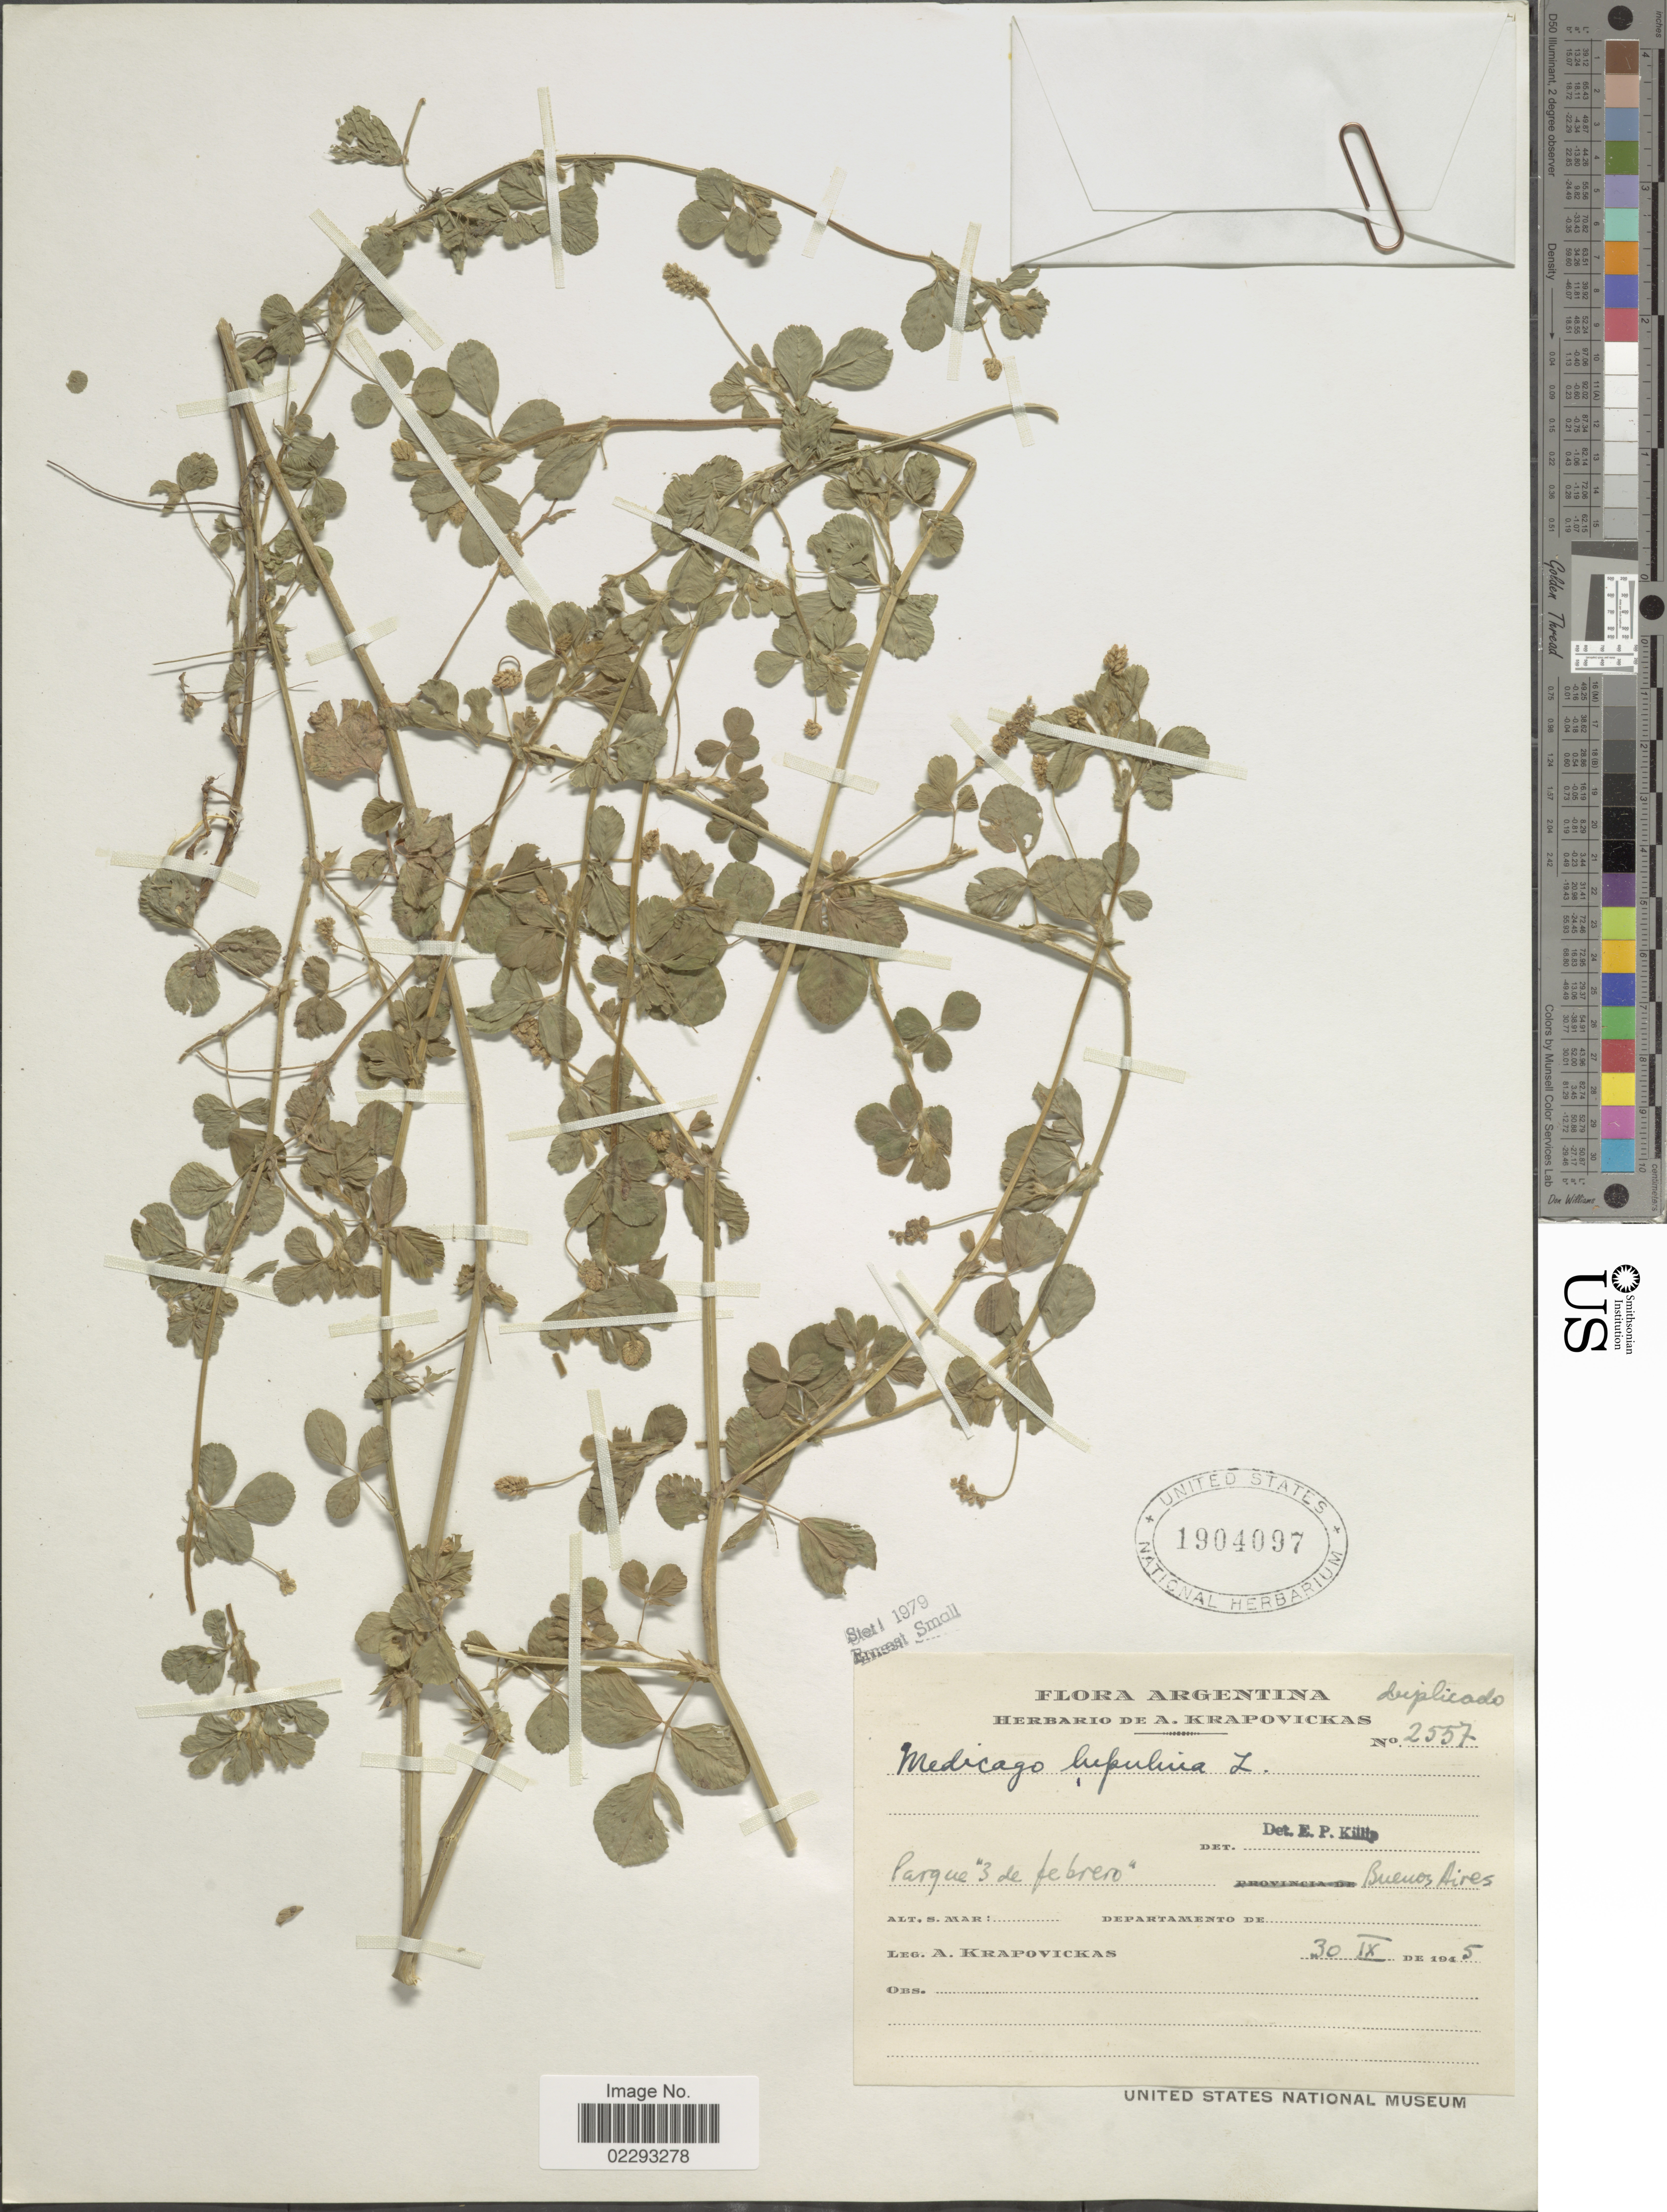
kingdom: Plantae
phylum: Tracheophyta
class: Magnoliopsida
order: Fabales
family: Fabaceae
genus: Medicago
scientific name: Medicago lupulina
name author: L.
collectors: A. Krapovickas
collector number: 2557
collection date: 1945-09-30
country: Argentina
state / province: Buenos Aires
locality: Parque "3 de febrero" [unsure placement]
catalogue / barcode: US 1904097